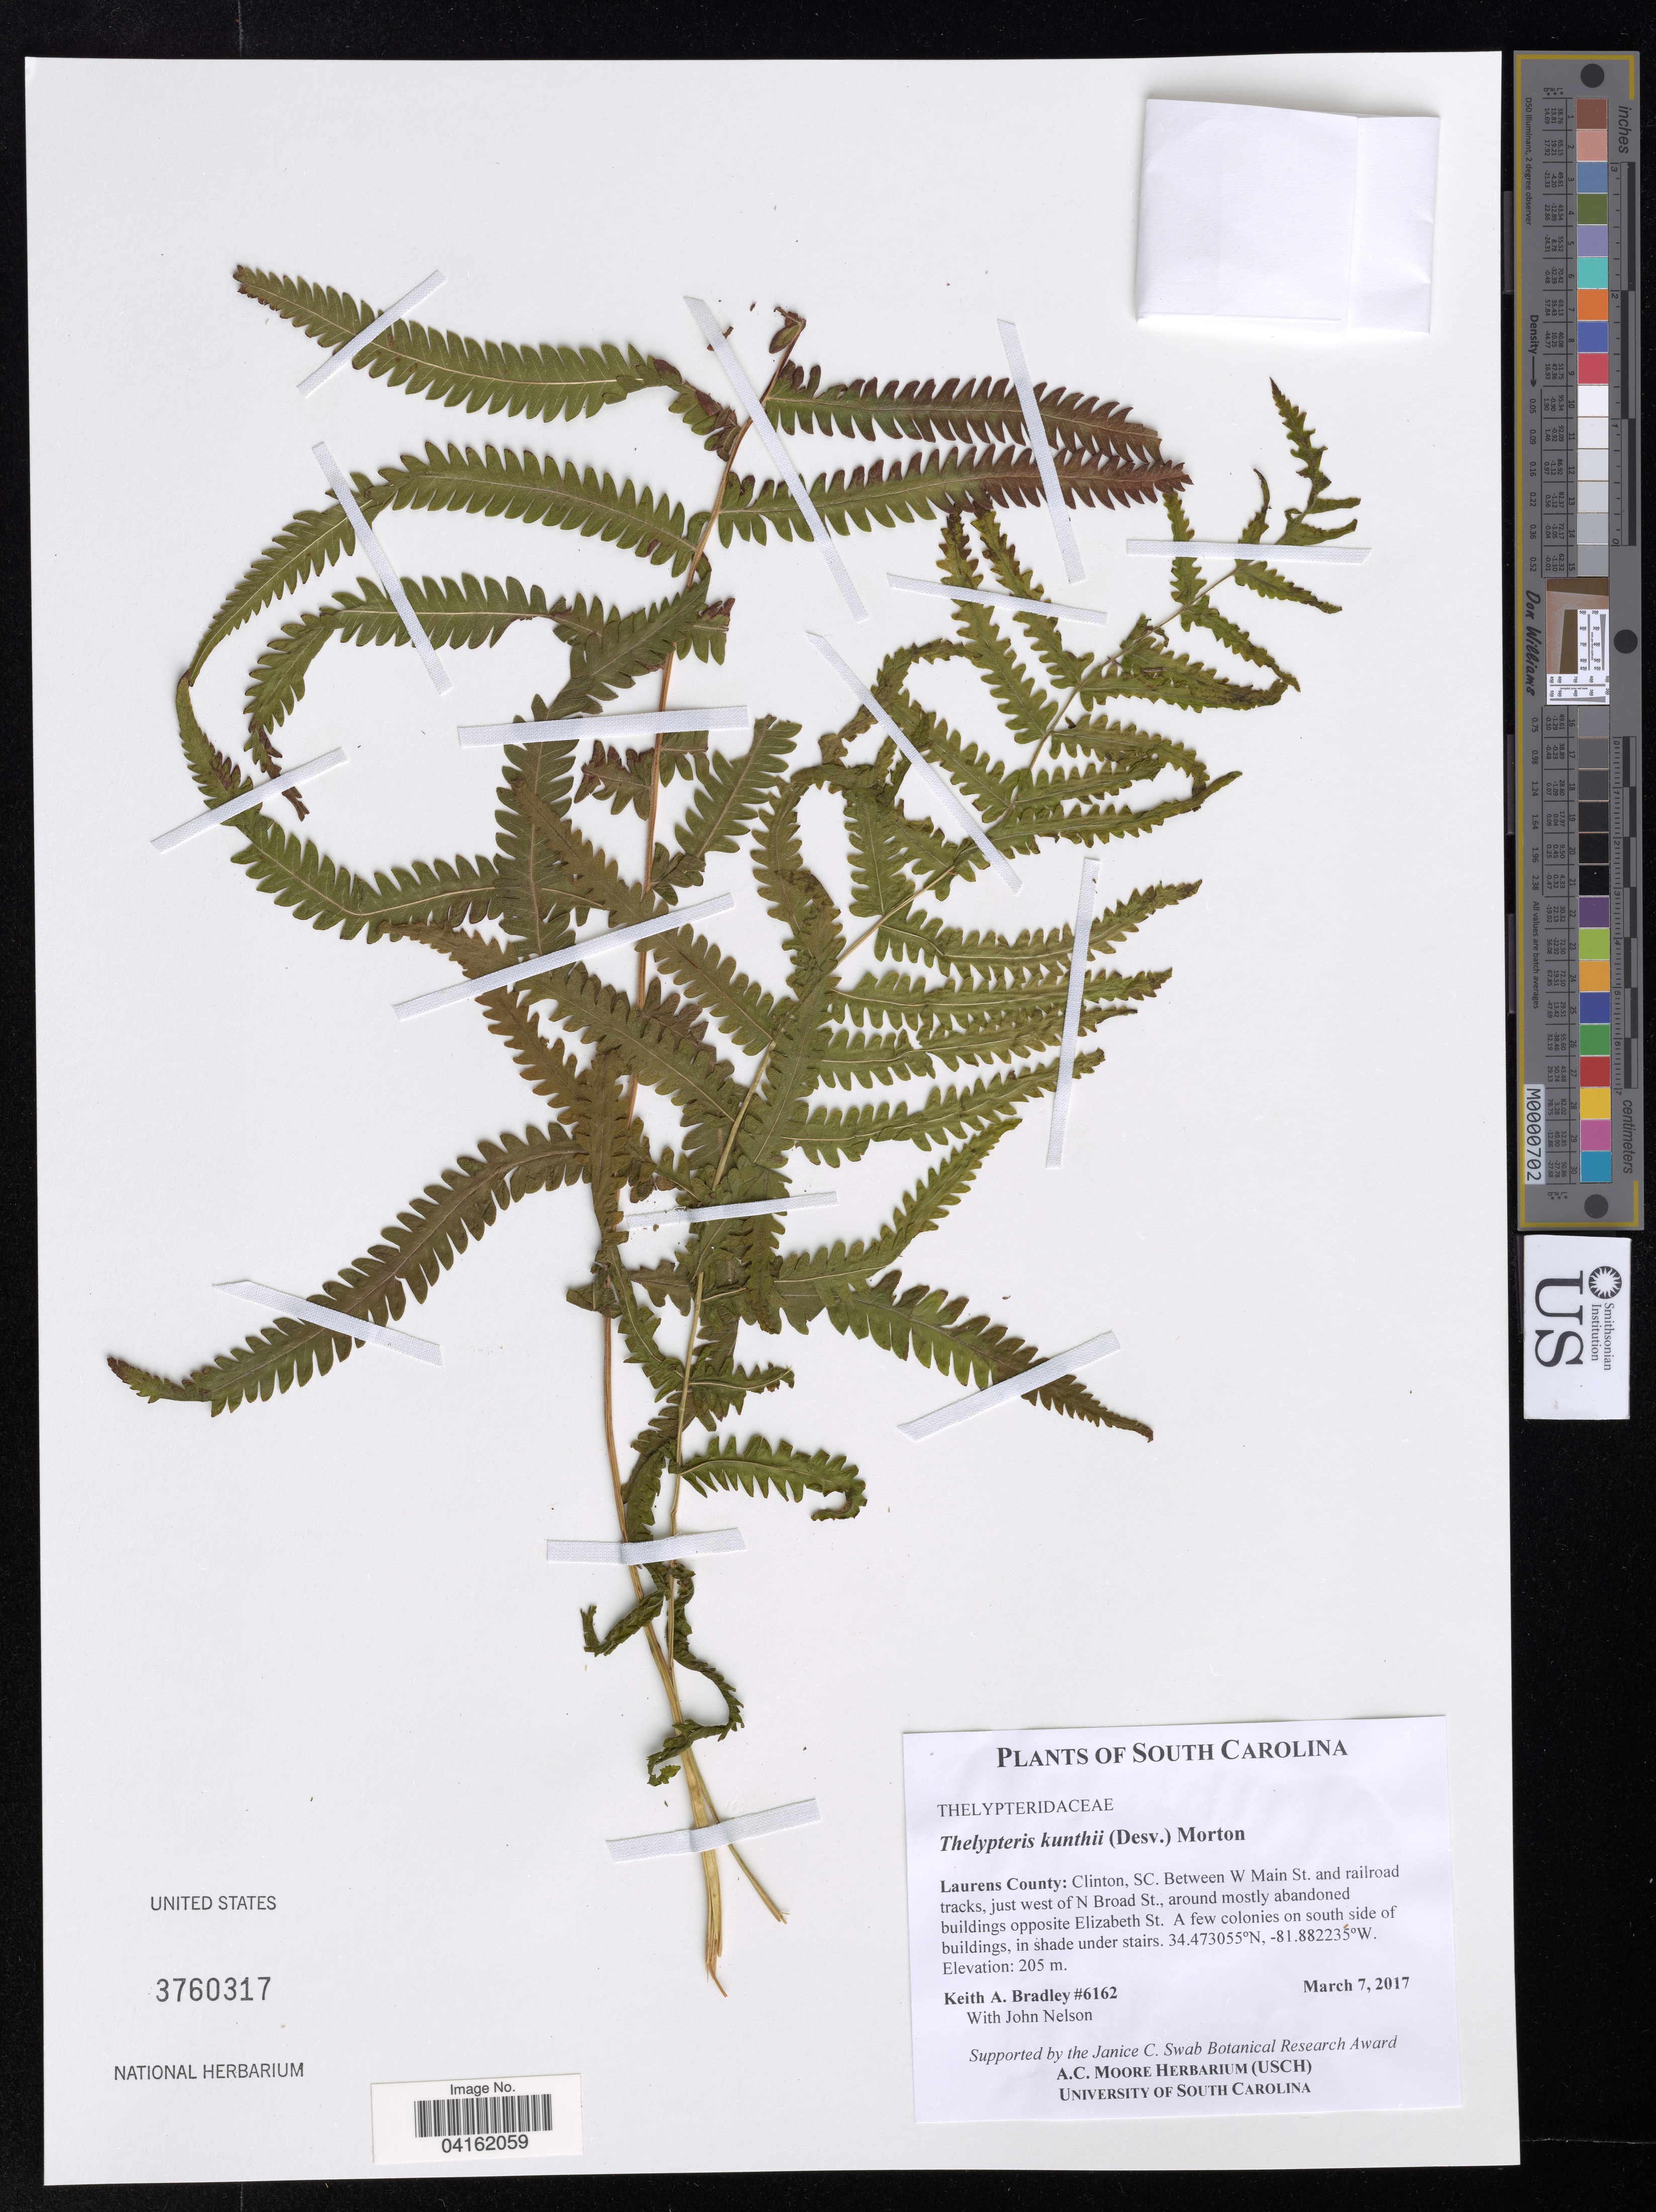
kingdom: Plantae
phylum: Tracheophyta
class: Polypodiopsida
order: Polypodiales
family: Thelypteridaceae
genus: Thelypteris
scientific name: Thelypteris kunthii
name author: (Desv.) C.V. Morton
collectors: K. Bradley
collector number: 6162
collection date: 2017-03-07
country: United States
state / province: South Carolina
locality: Laurens County: Clinton. Between W Main St. and railroad tracks, just west of N Broad St., around mostly abandoned buildings opposite Elizabeth St. A few colonies on south side of buildings, in shade under stairs.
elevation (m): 205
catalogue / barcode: US 3760317